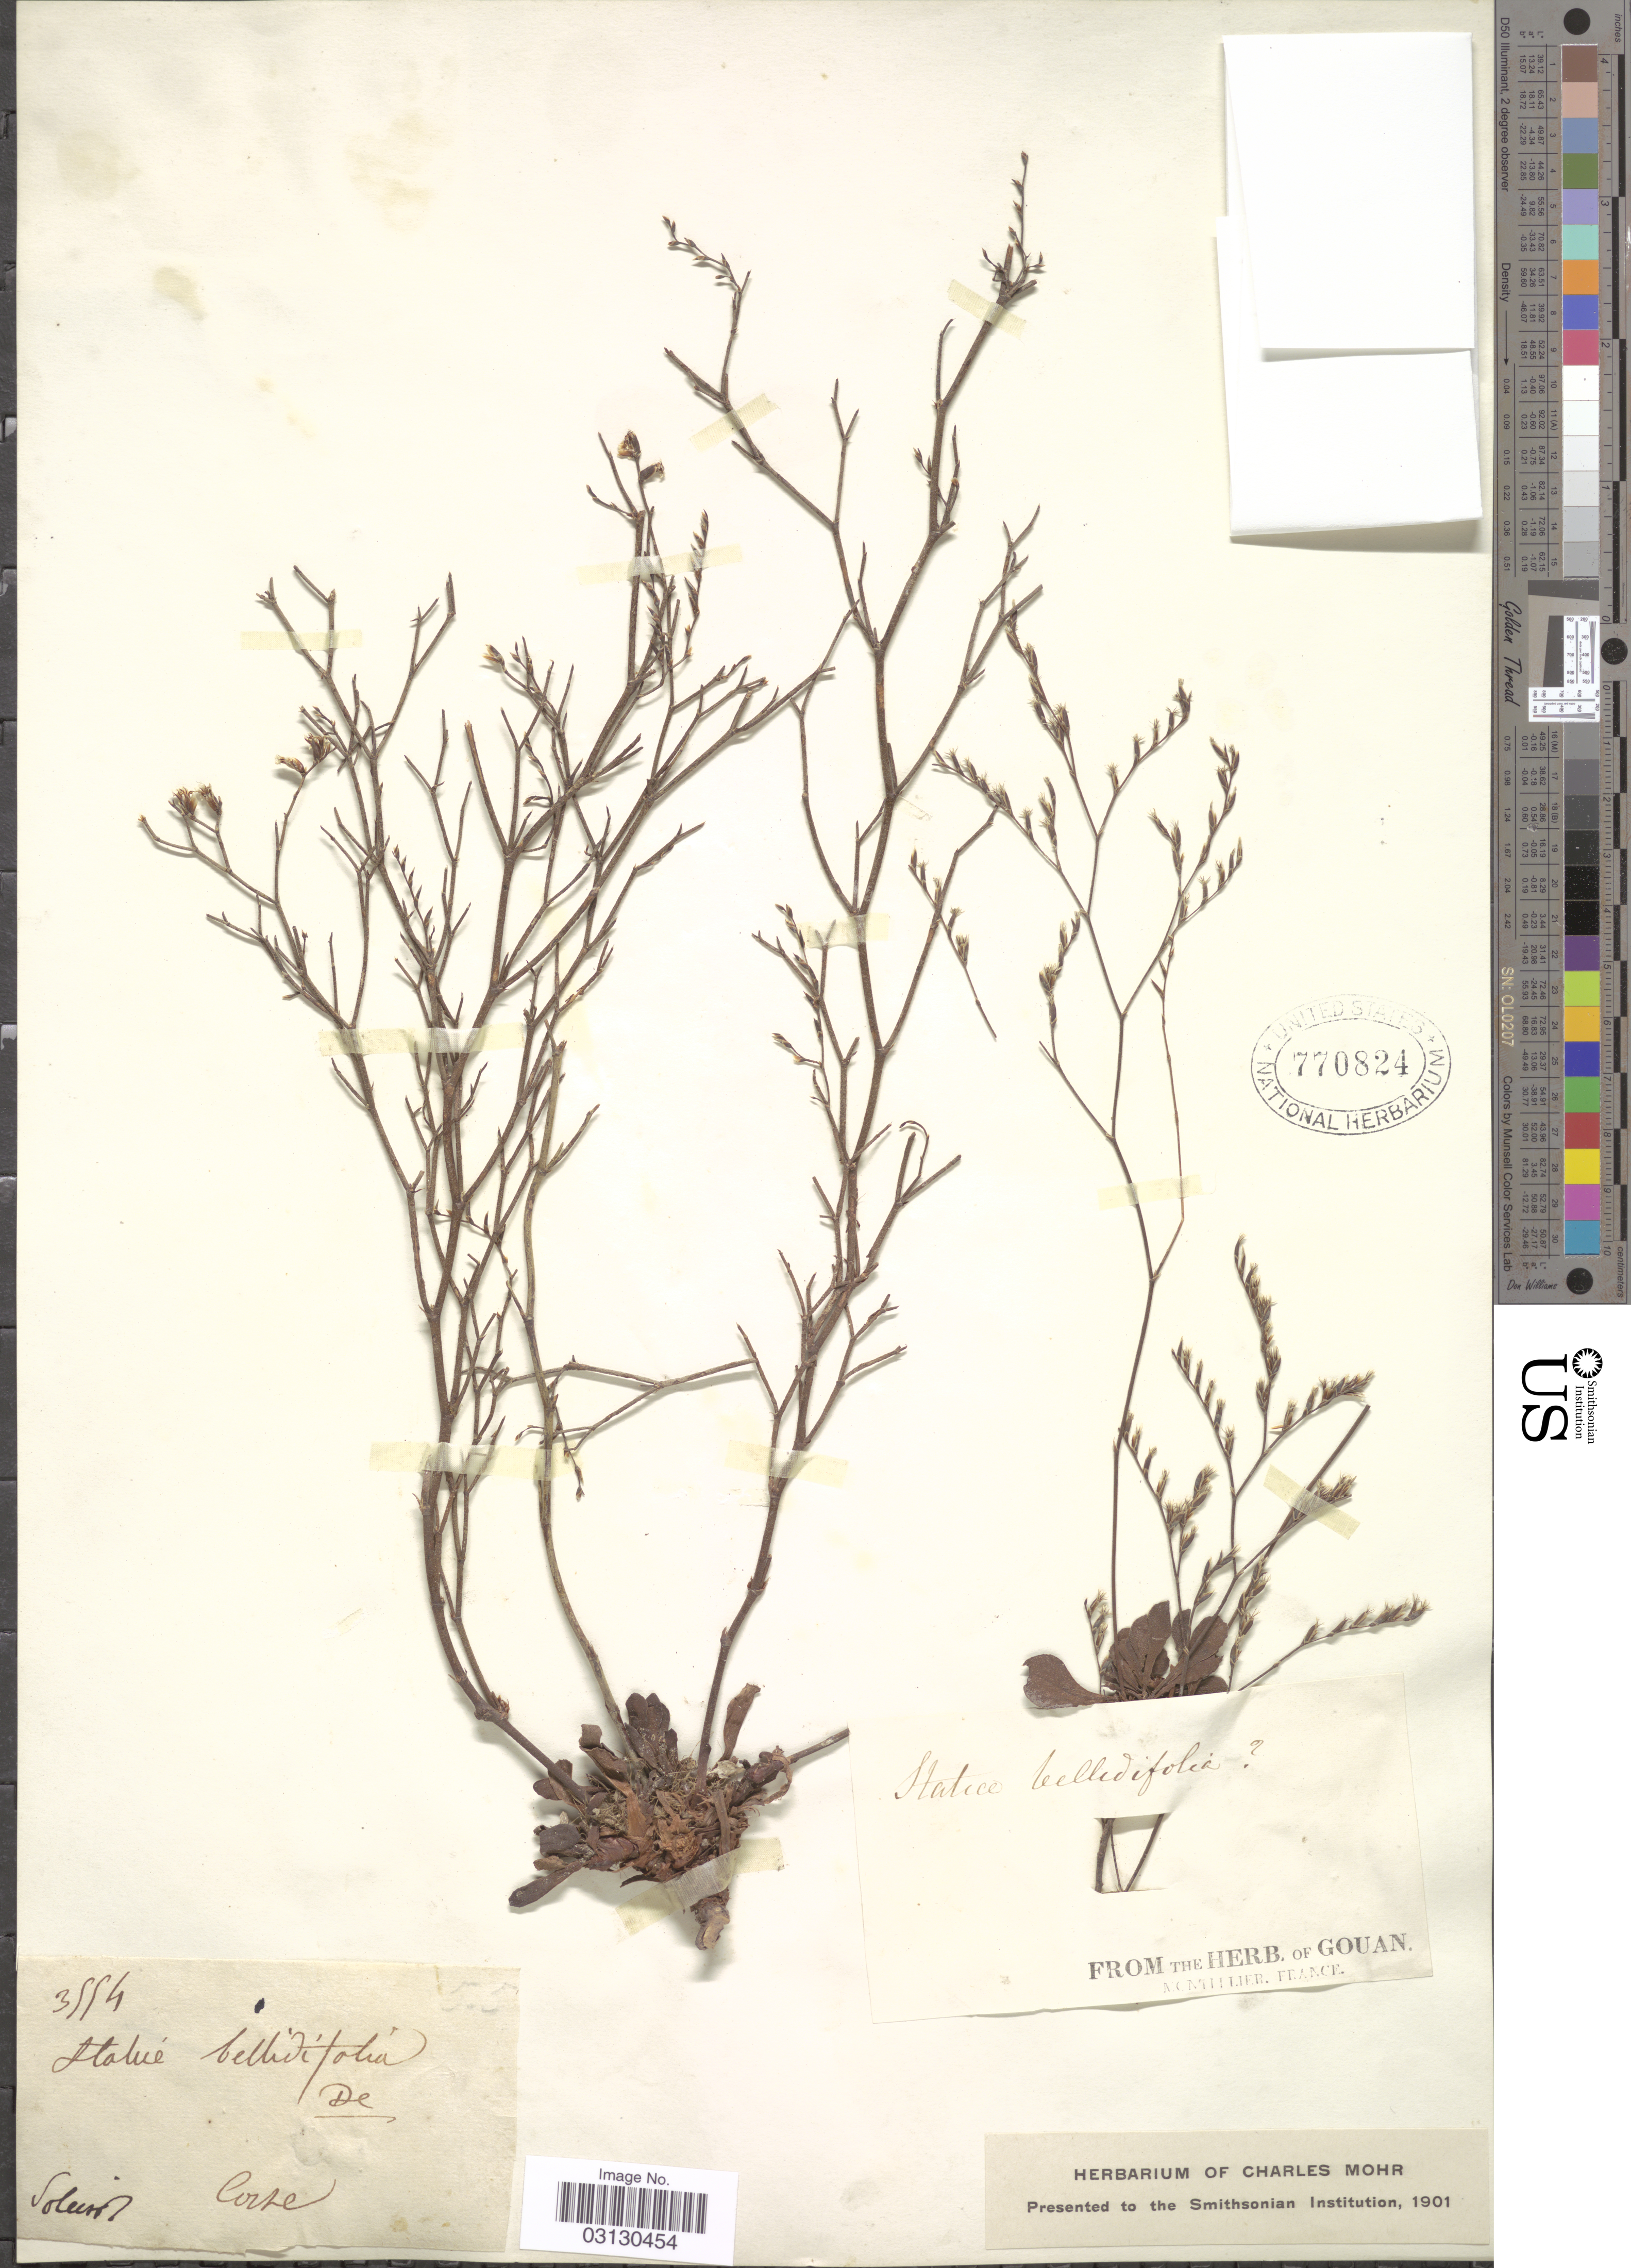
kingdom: Plantae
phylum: Tracheophyta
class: Magnoliopsida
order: Caryophyllales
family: Plumbaginaceae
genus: Limonium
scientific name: Limonium limonium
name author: (L.) A.Lyons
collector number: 3554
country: France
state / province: Corsica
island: Corse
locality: Corse.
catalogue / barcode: US 770824